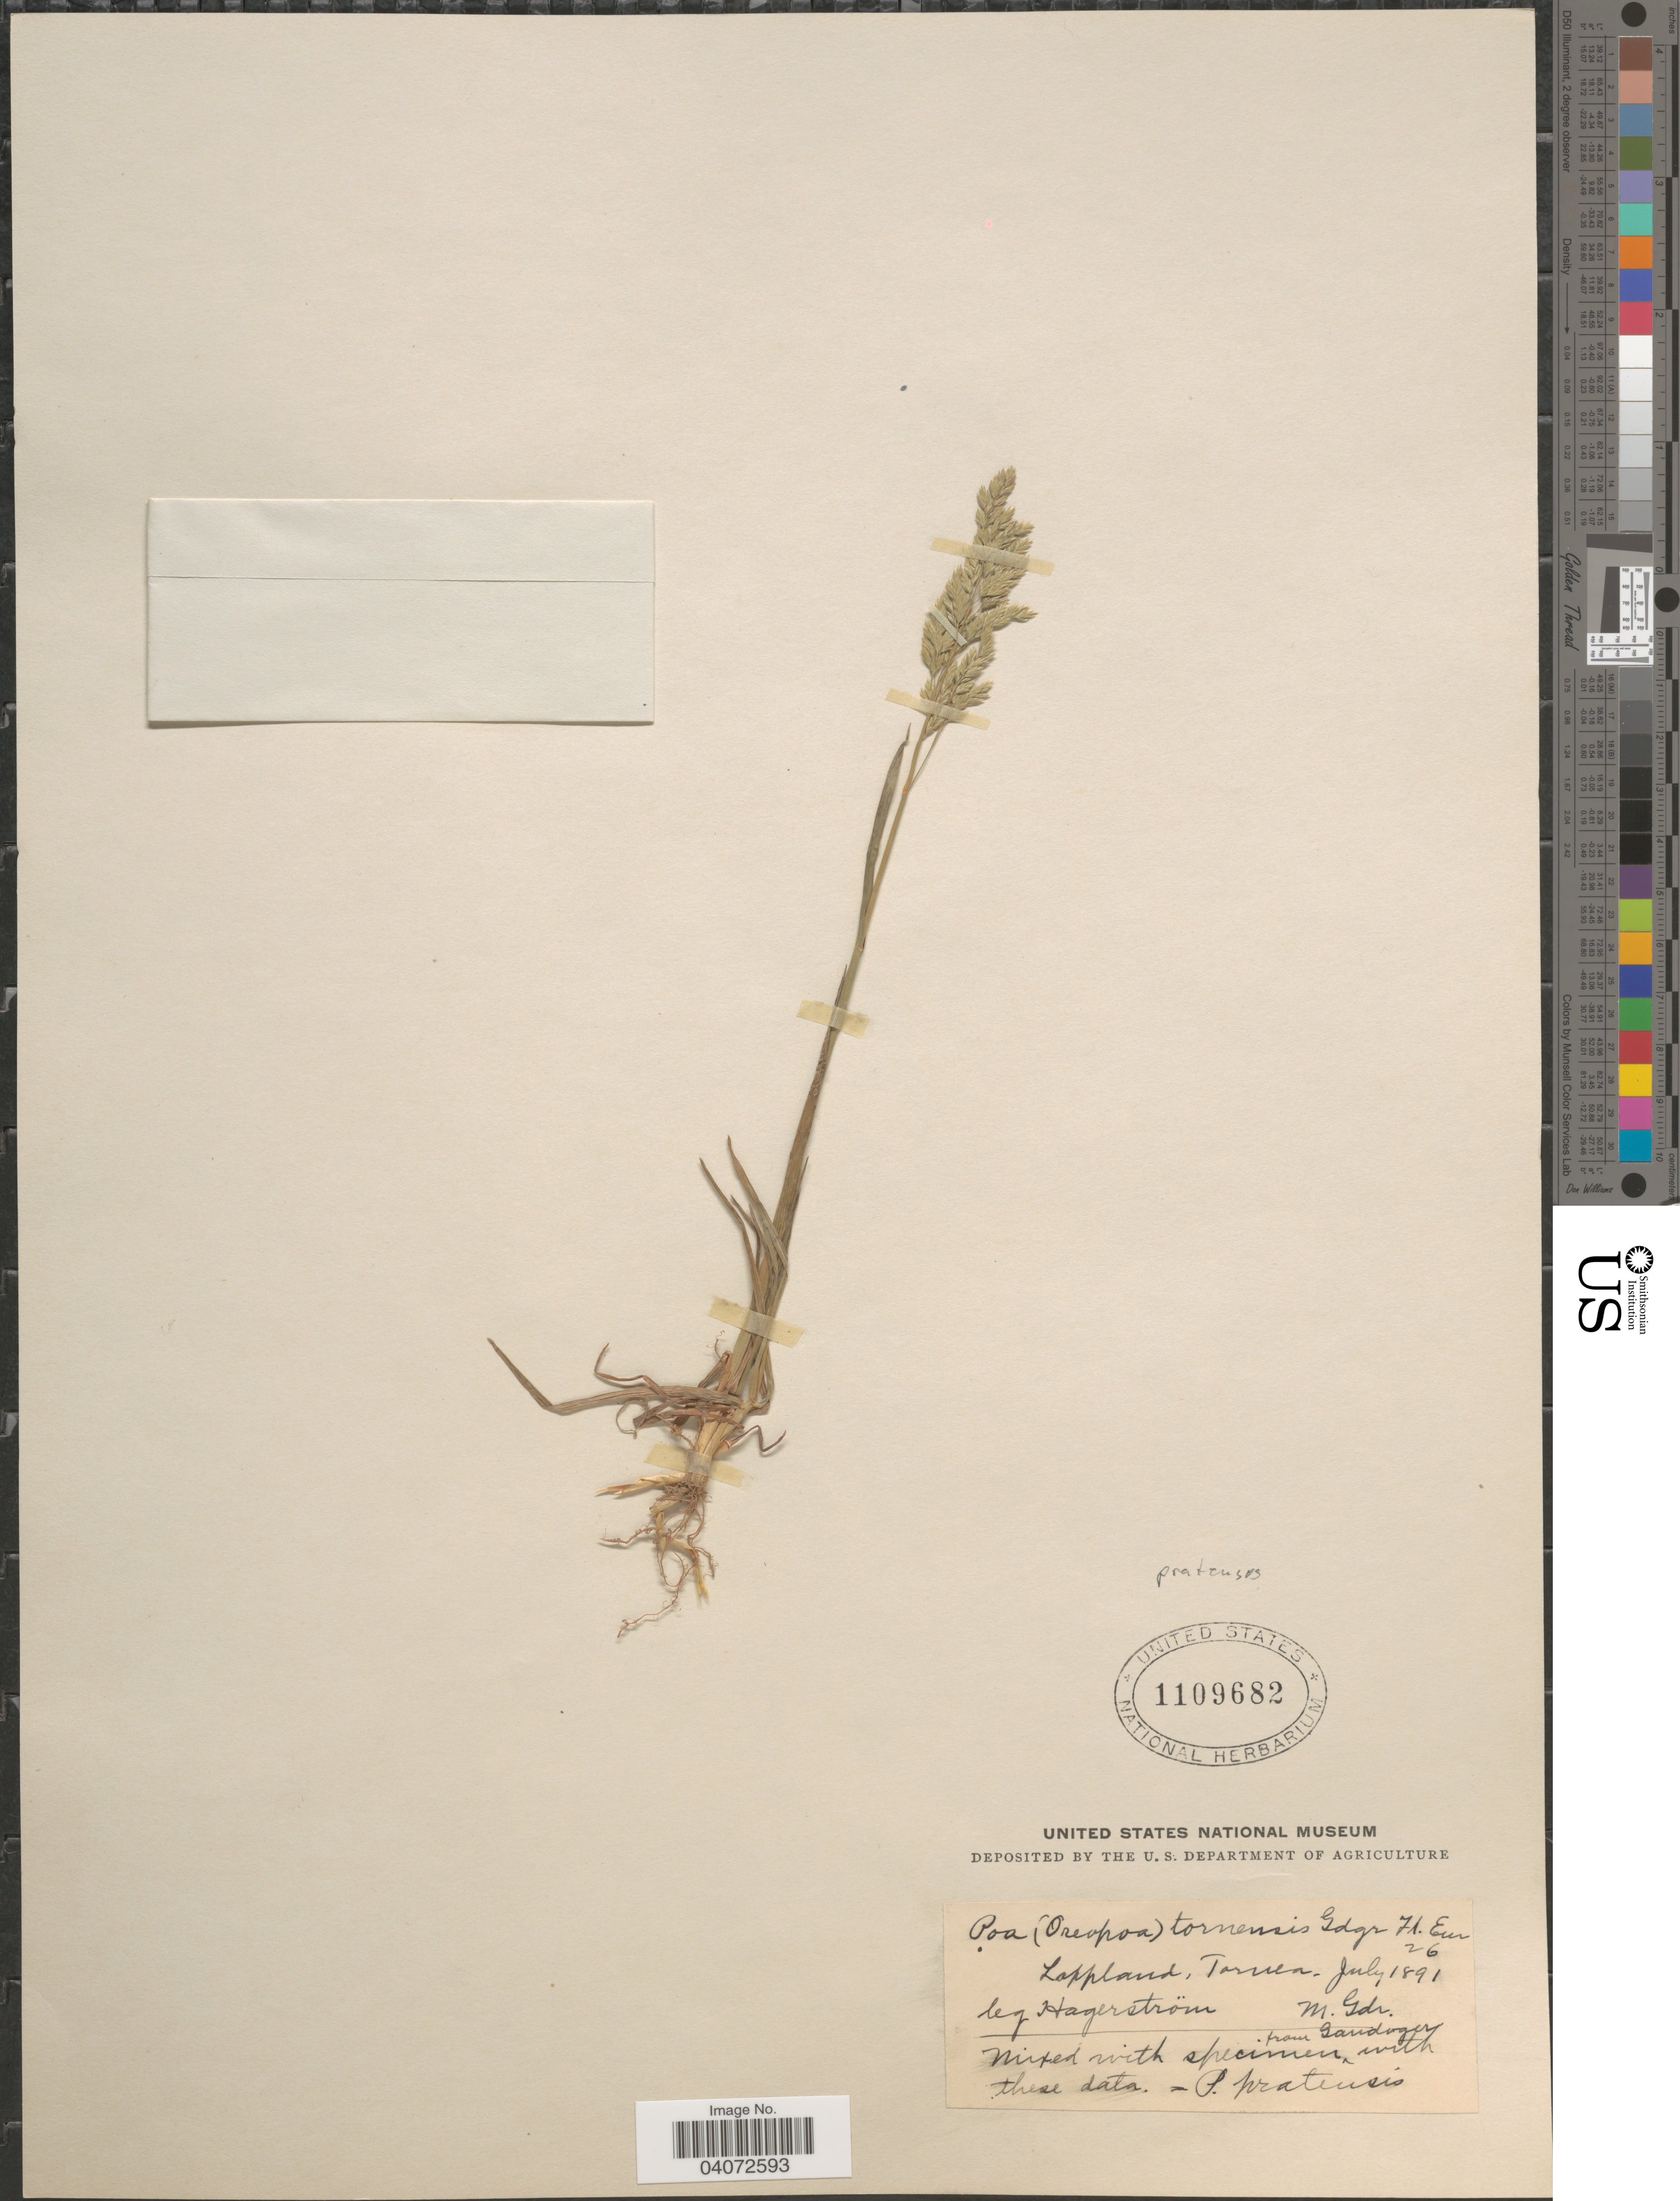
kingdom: Plantae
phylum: Tracheophyta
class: Liliopsida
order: Poales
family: Poaceae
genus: Poa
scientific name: Poa pratensis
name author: L.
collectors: K. Hägerström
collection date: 1891-07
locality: Lappland, Tornen.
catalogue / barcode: US 1109682